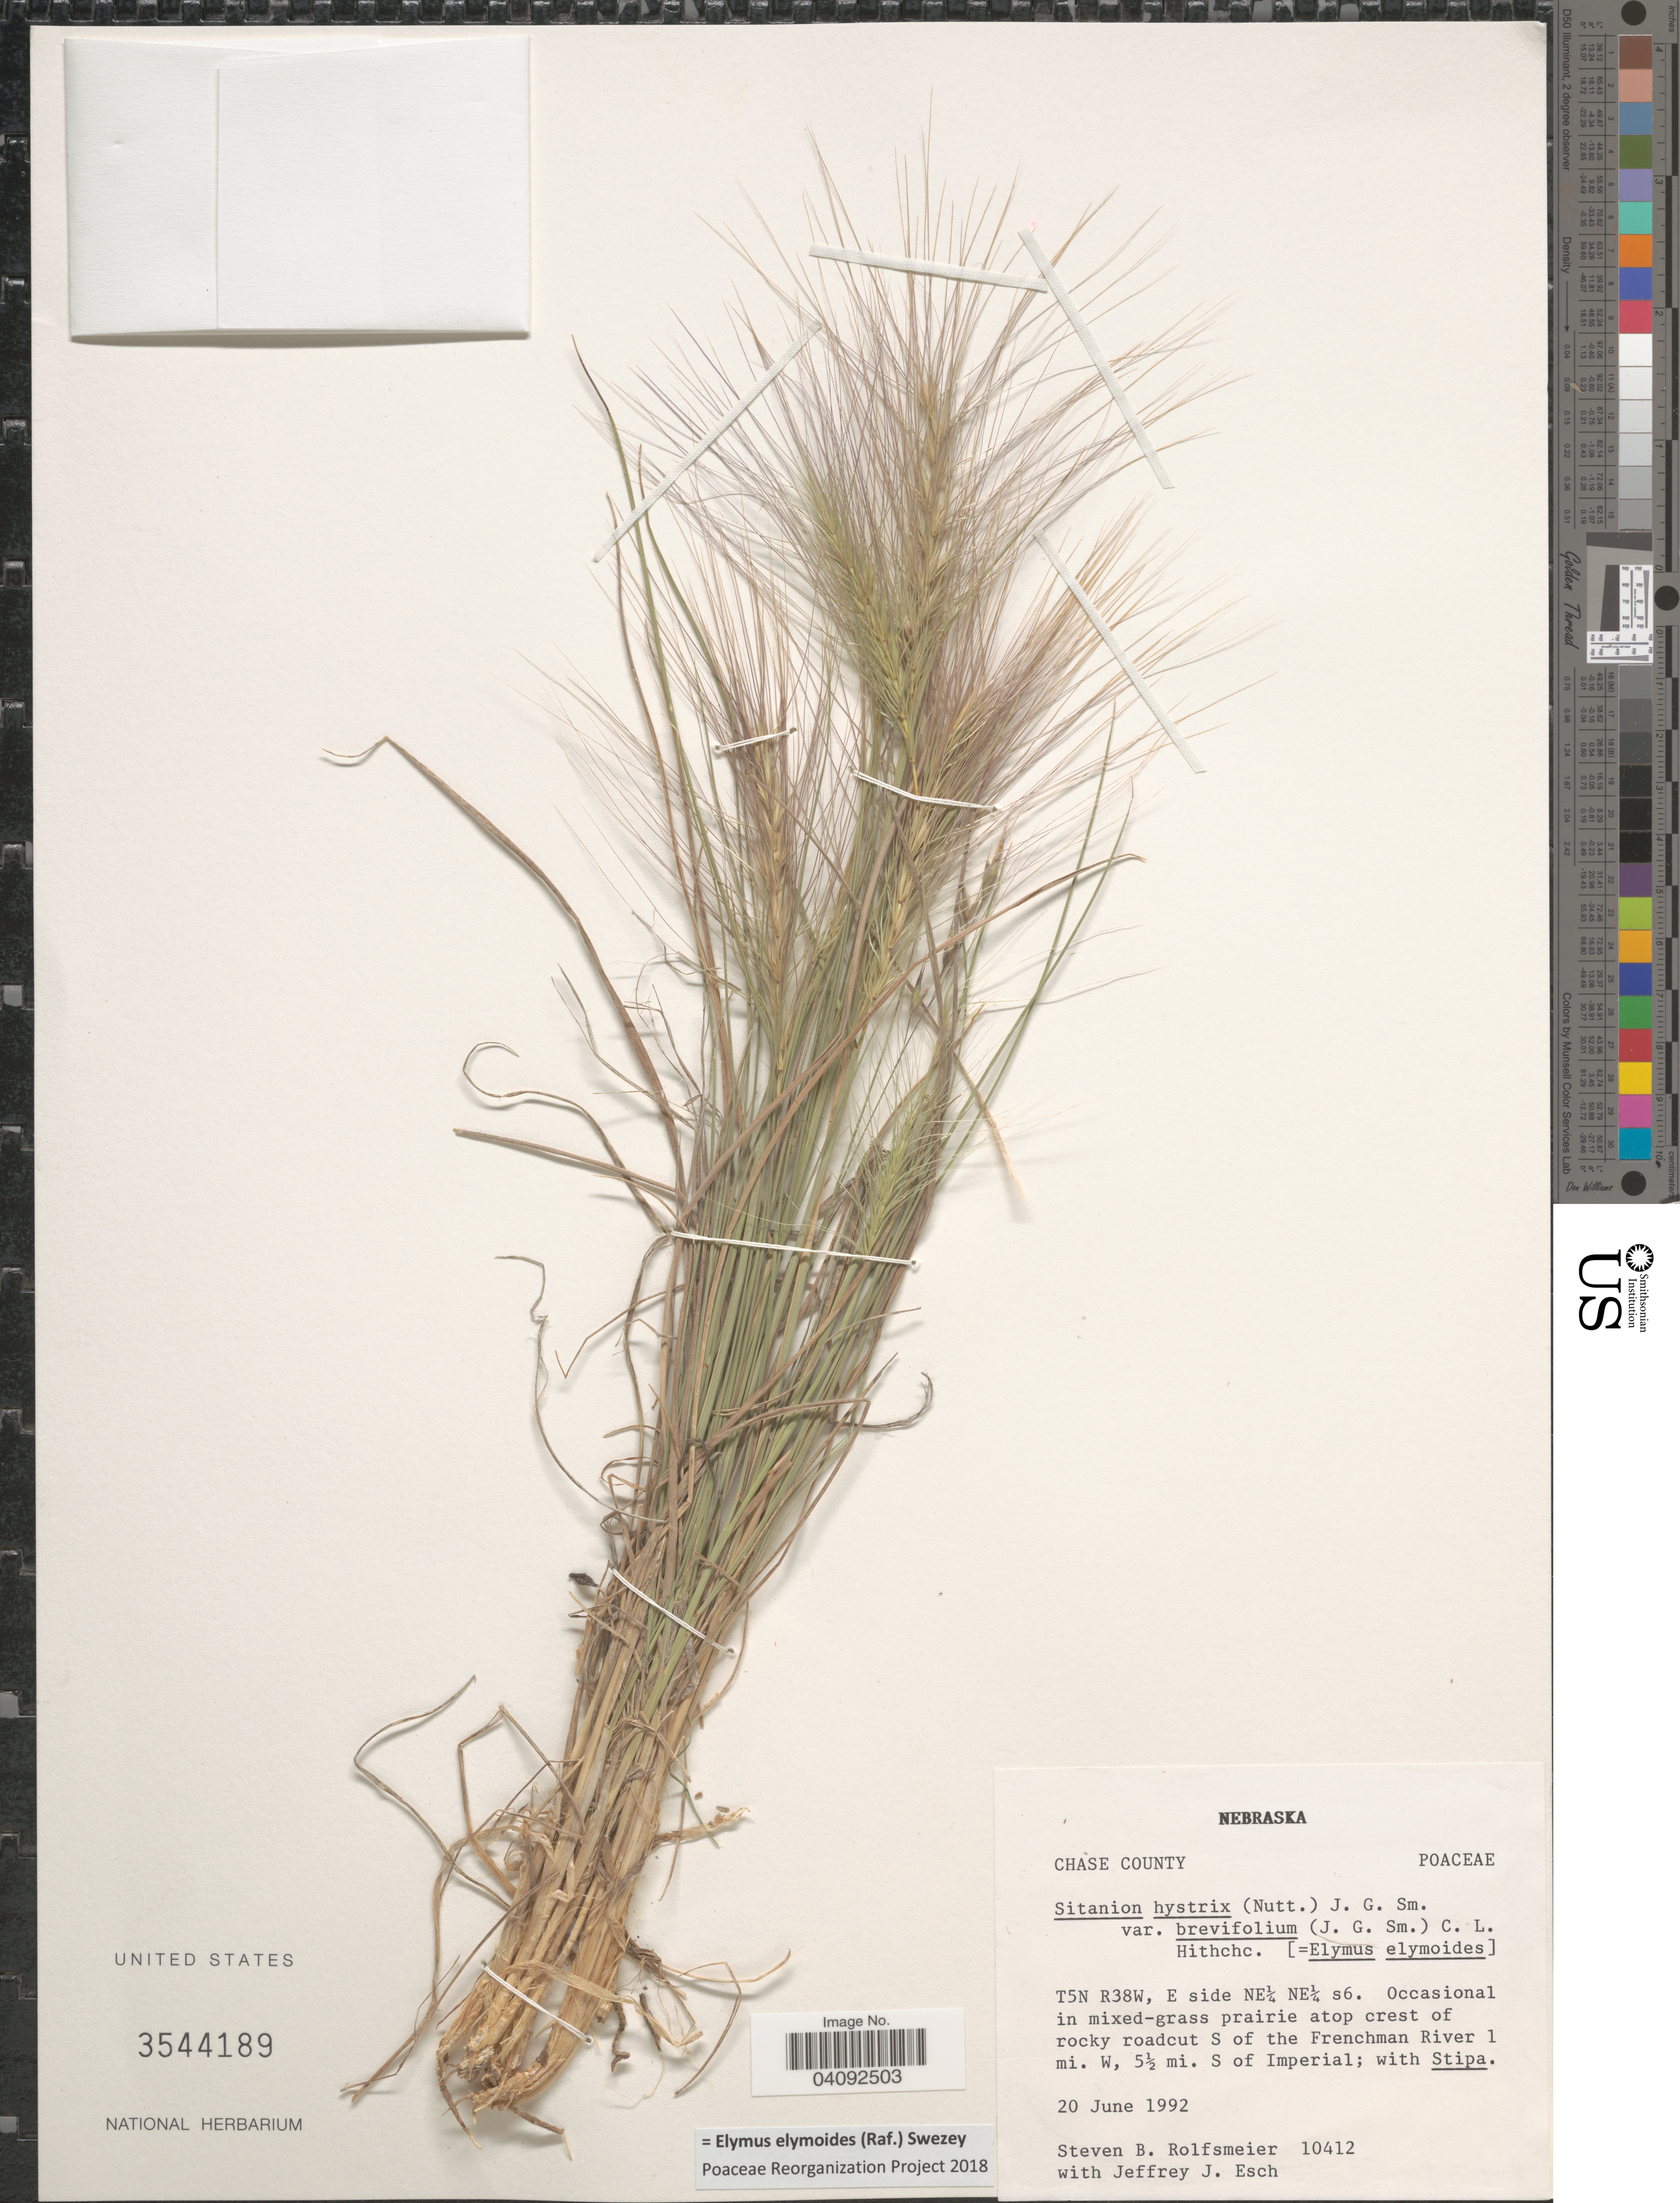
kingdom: Plantae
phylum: Tracheophyta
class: Liliopsida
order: Poales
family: Poaceae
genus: Elymus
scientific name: Elymus elymoides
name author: (Raf.) Swezey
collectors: S. Rolfsmeier & J. Esch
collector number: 10412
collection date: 1992-06-20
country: United States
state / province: Nebraska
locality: Chase County. T5N R38W, E side NE¼ NE¼ s6. Occasional in mixed-grass prairie atop crest of rocky roadcut S of the Frenchman River 1 mi. W, 5½ mi. S of Imperial.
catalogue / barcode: US 3544189